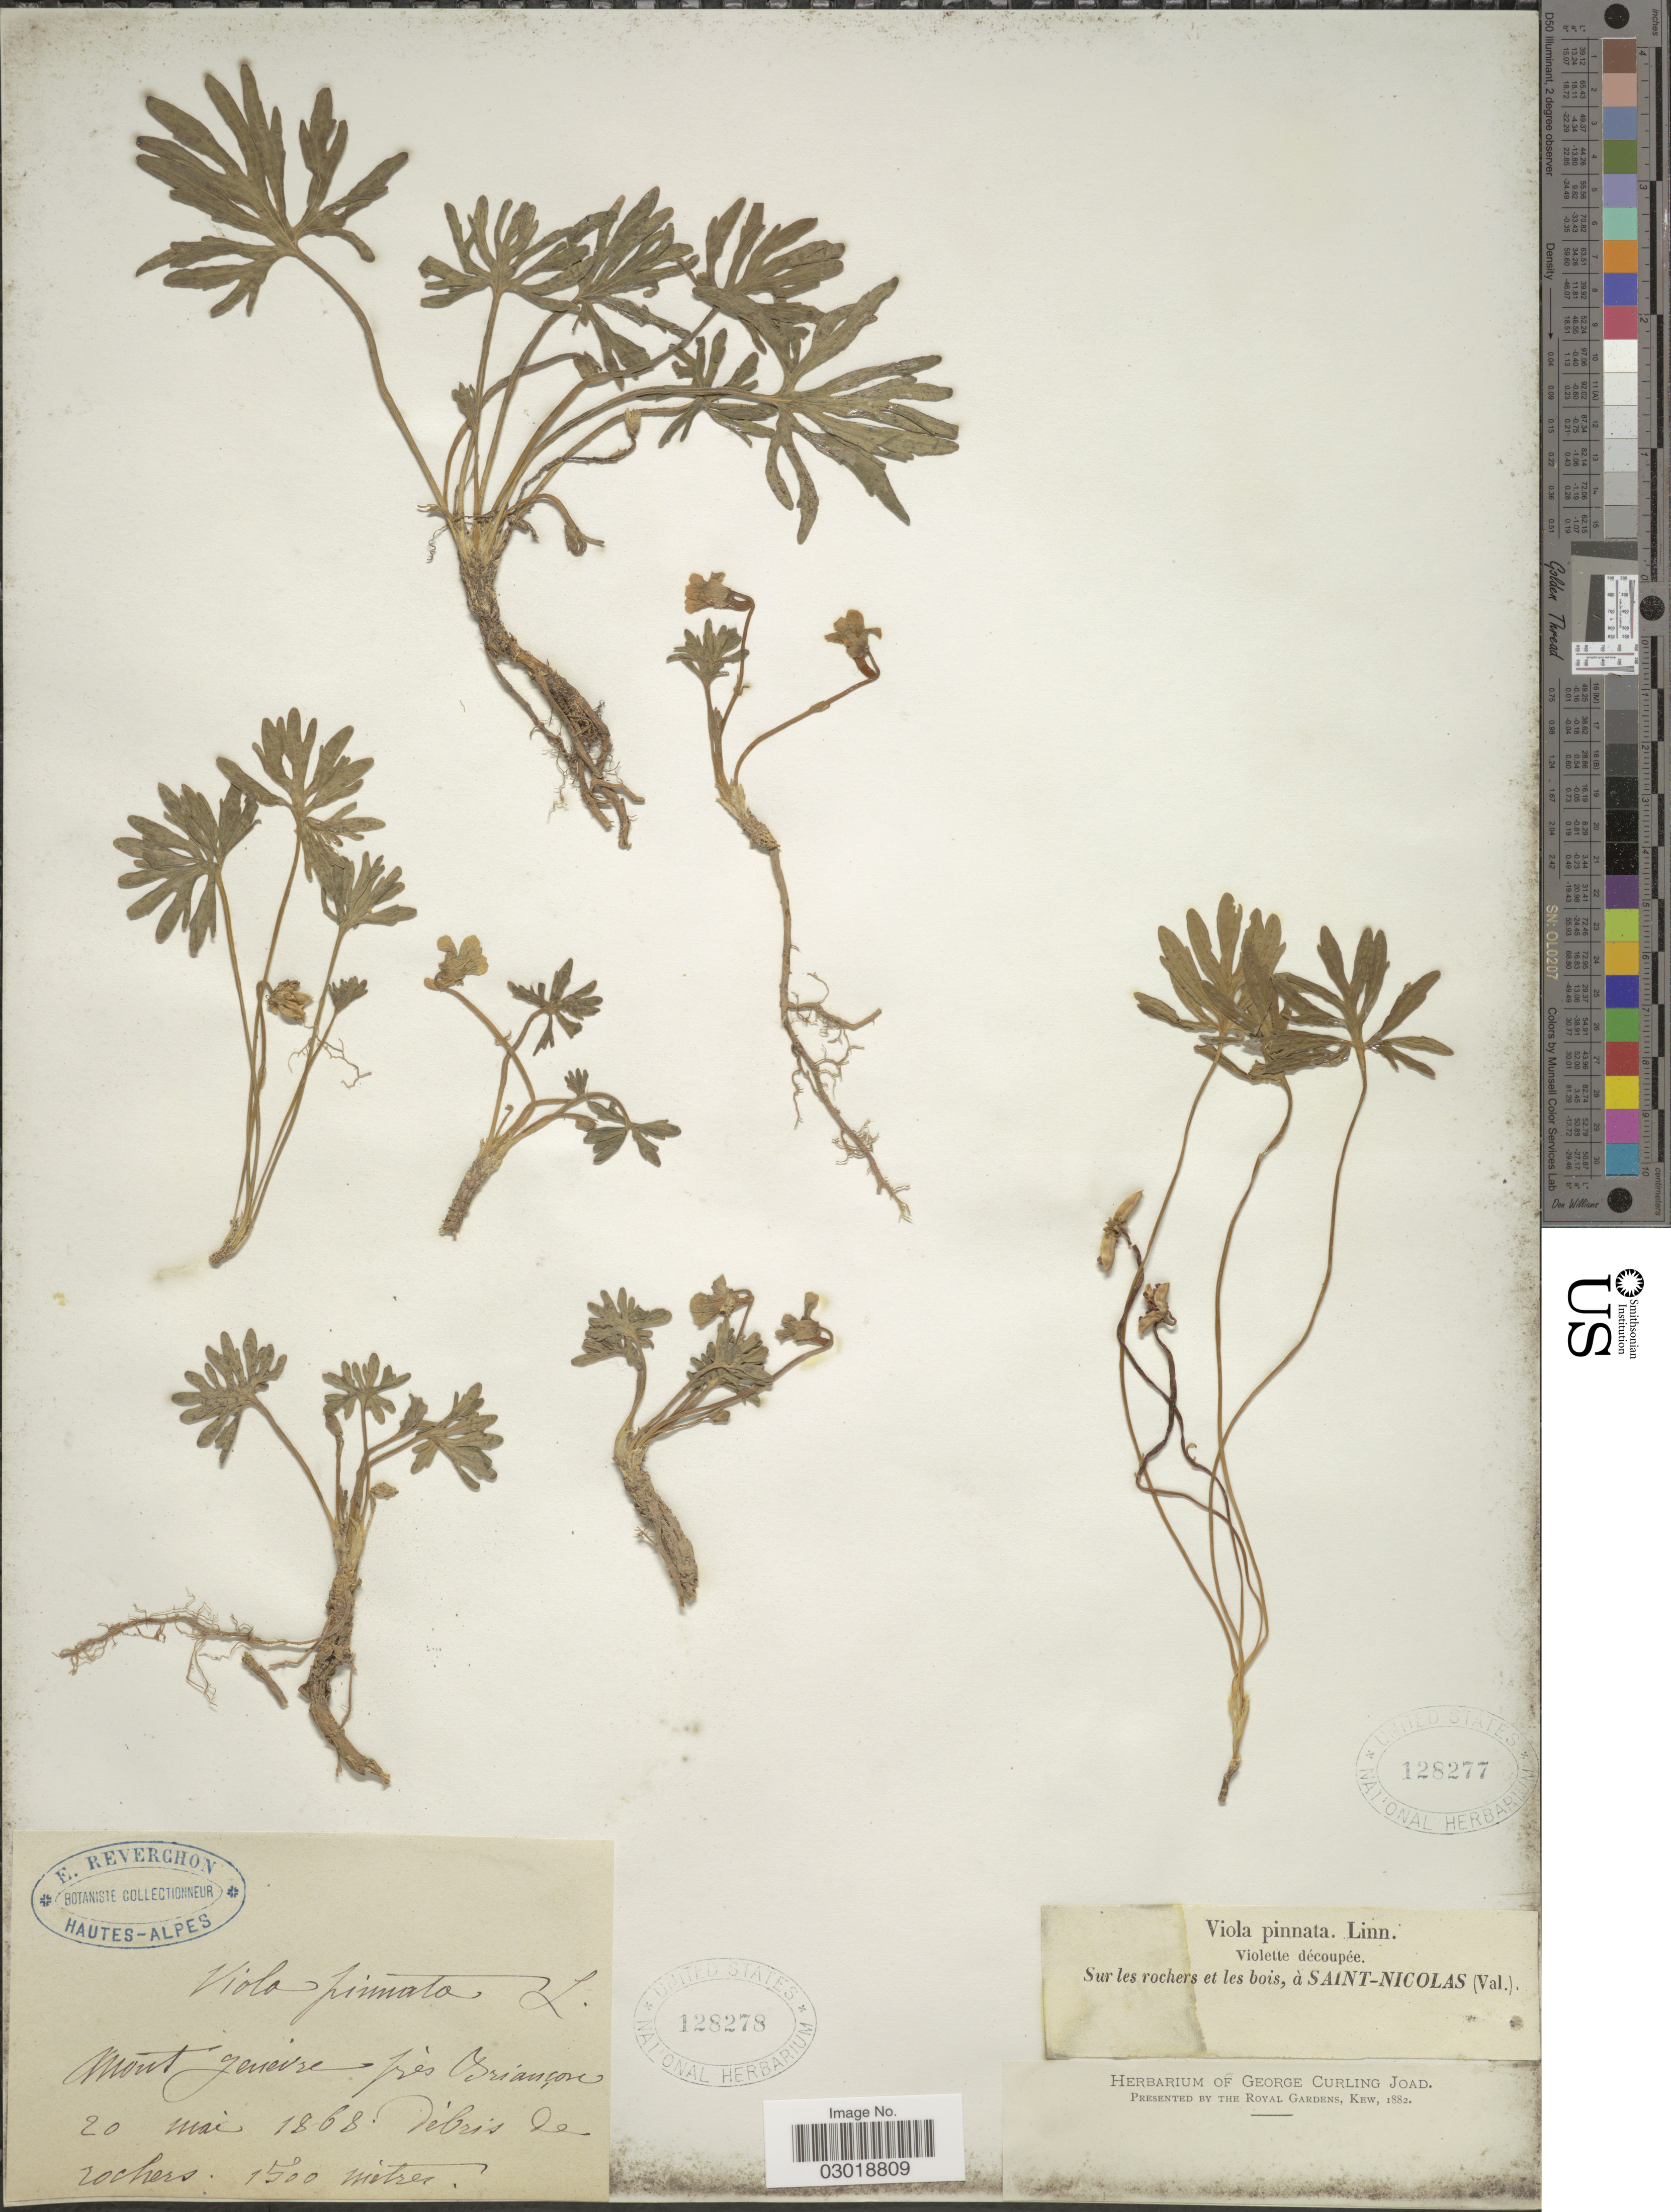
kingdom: Plantae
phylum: Tracheophyta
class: Magnoliopsida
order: Malpighiales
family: Violaceae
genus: Viola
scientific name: Viola pinnata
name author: L.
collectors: ex herb. George Curling Joad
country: France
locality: Sur les rochers et les bois, à Saint-Nicolas (Val.)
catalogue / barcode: US 128277-2